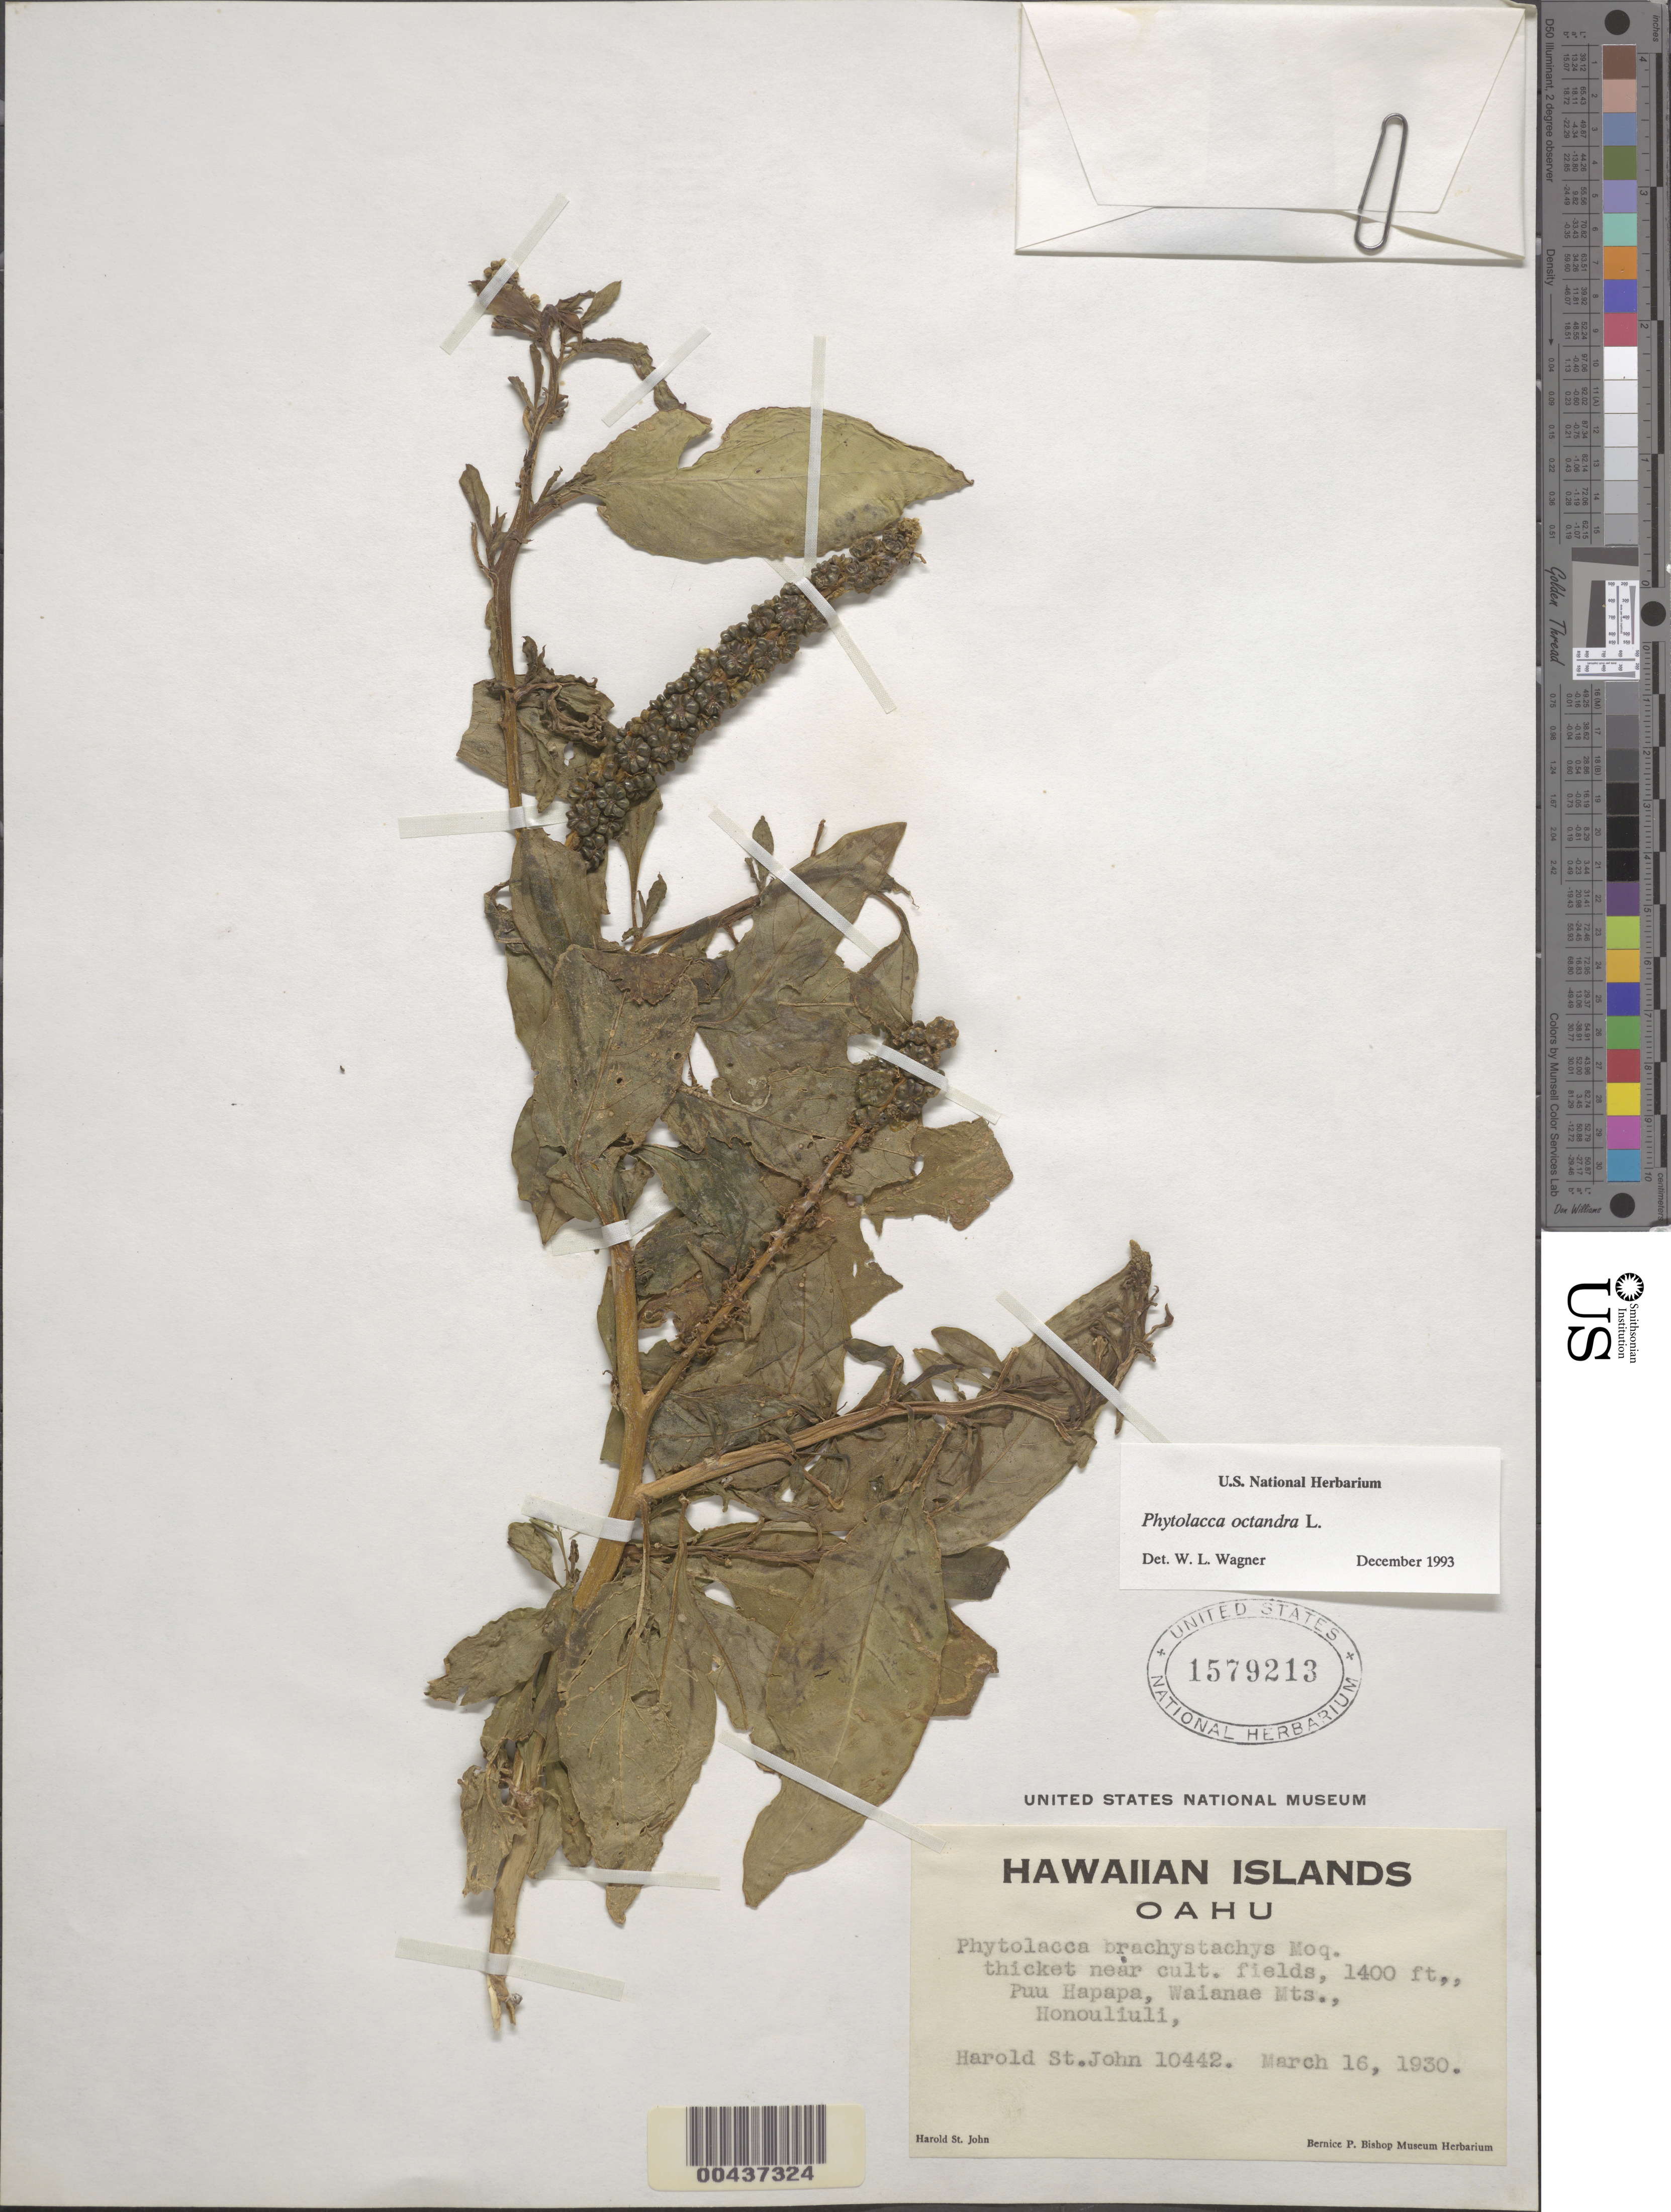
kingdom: Plantae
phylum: Tracheophyta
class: Magnoliopsida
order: Caryophyllales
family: Phytolaccaceae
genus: Phytolacca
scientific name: Phytolacca octandra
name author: L.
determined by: Wagner, W. L., (BOT), Smithsonian Institution - National Museum of Natural History (UNITED STATES)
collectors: H. St. John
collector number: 10442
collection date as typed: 16 Mar 1930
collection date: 1930-03-16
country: United States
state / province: Hawaii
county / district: Honolulu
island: Oahu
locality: Puu Hapapa, Waianae Mts., Honoliuli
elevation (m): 427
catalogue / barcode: US 1579213